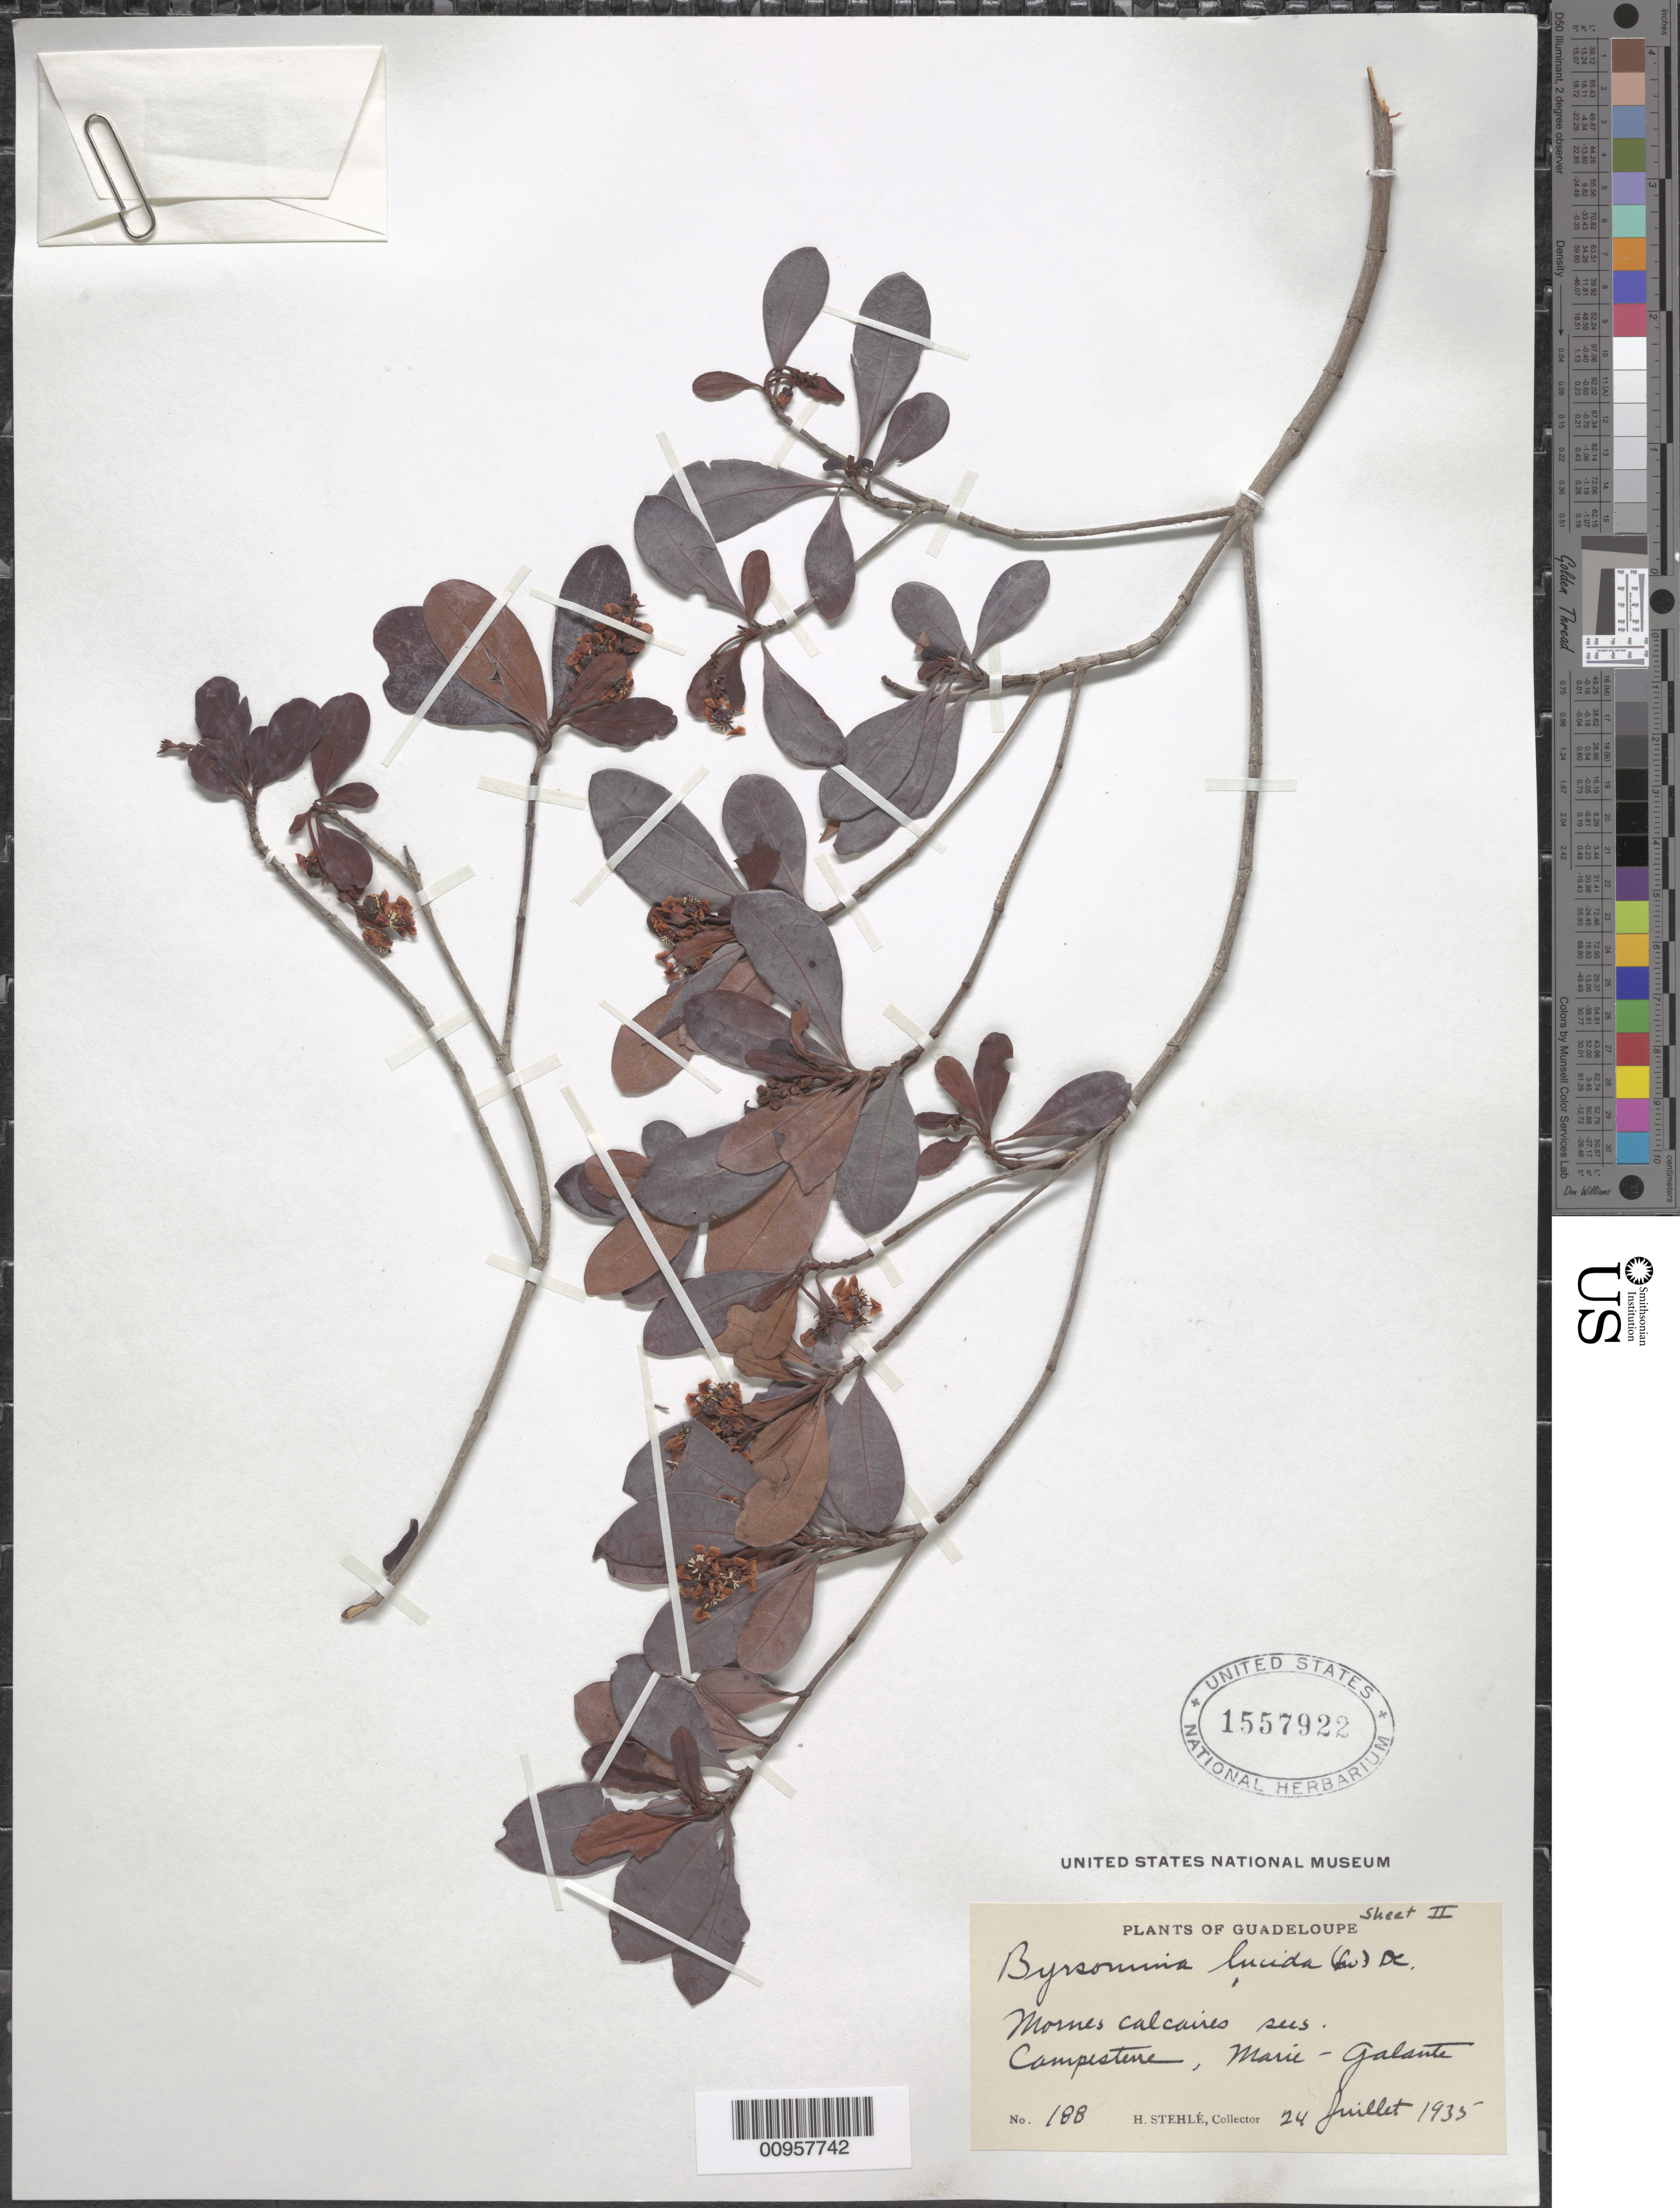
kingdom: Plantae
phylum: Tracheophyta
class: Magnoliopsida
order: Malpighiales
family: Malpighiaceae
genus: Byrsonima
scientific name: Byrsonima lucida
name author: (Mill.) DC.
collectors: H. Stehlé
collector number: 188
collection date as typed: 24 Jul 1935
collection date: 1935-07-24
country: Guadeloupe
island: Marie Galante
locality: Capesterre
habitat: Mornes calcaires secs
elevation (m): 80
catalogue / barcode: US 1557922